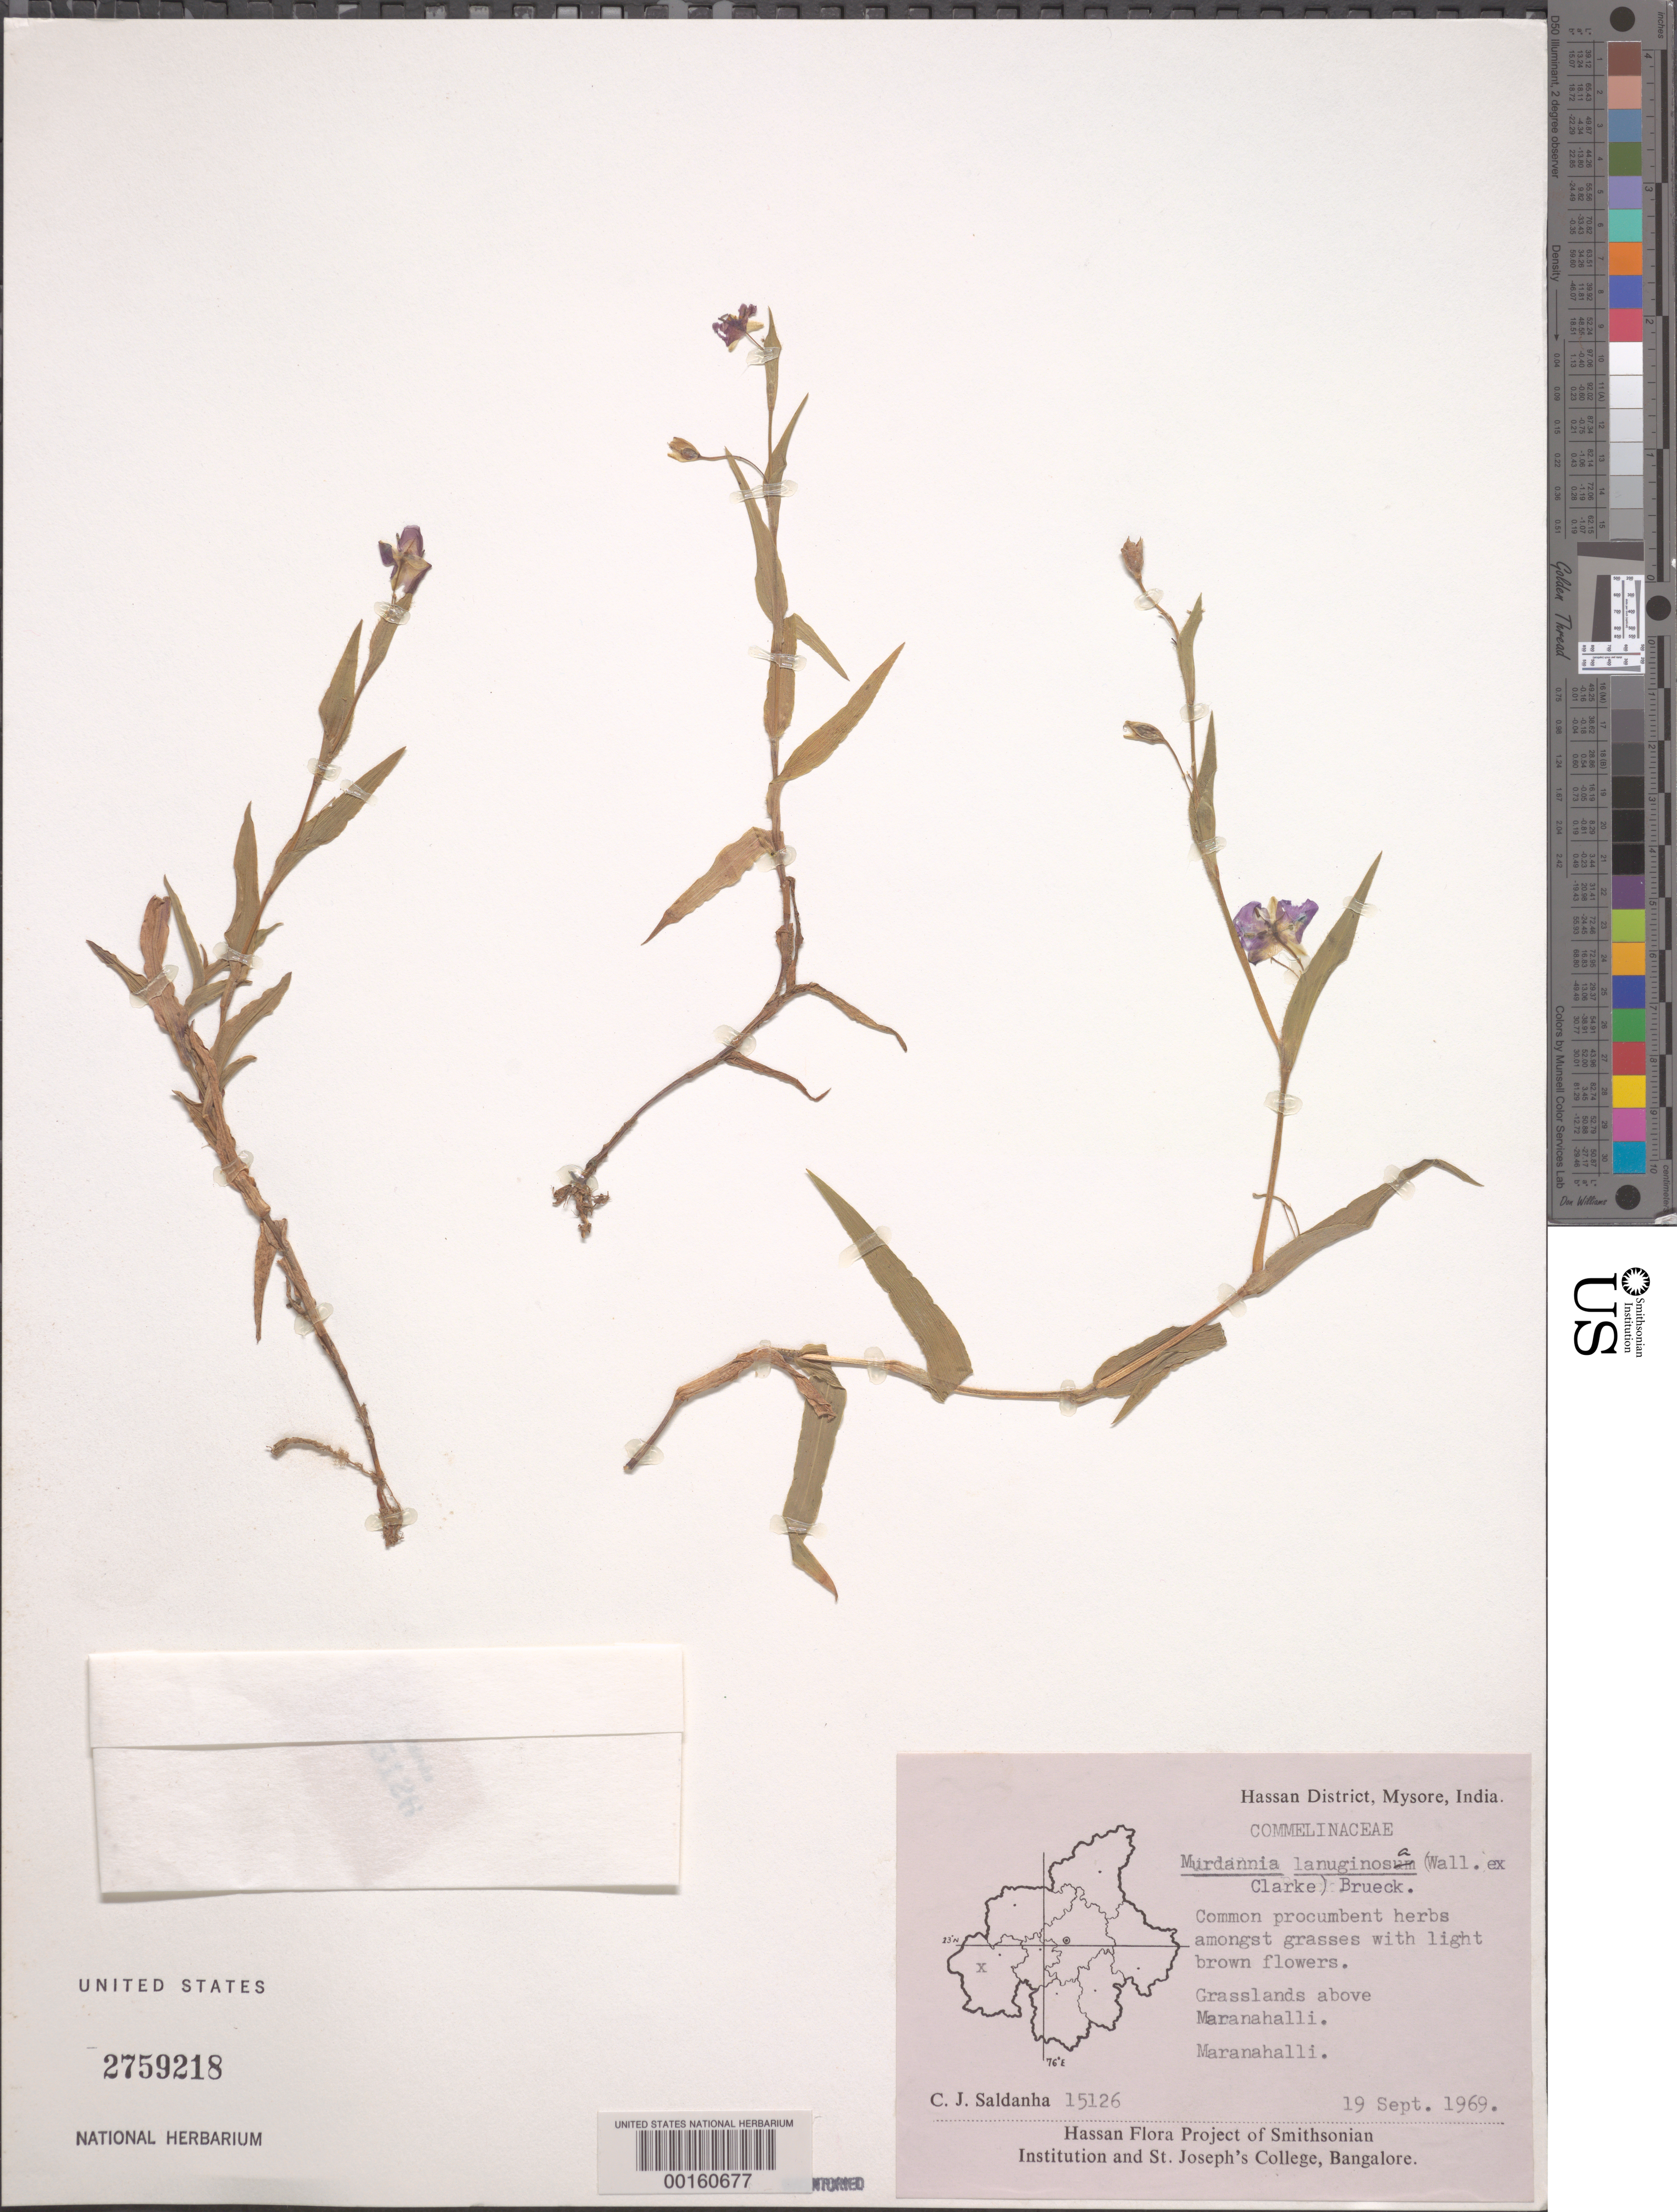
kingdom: Plantae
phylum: Tracheophyta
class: Liliopsida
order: Commelinales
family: Commelinaceae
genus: Murdannia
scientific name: Murdannia lanuginosa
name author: (Wall. ex C.B. Clarke) G. Brückn.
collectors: C. J. Saldanha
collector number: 15126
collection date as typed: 19 Sep 1969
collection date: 1969-09-19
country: India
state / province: Karnataka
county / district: Hassan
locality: Maranahalli, mysore state [mysore state = karnataka.]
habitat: Grasslands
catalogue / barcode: US 2759218